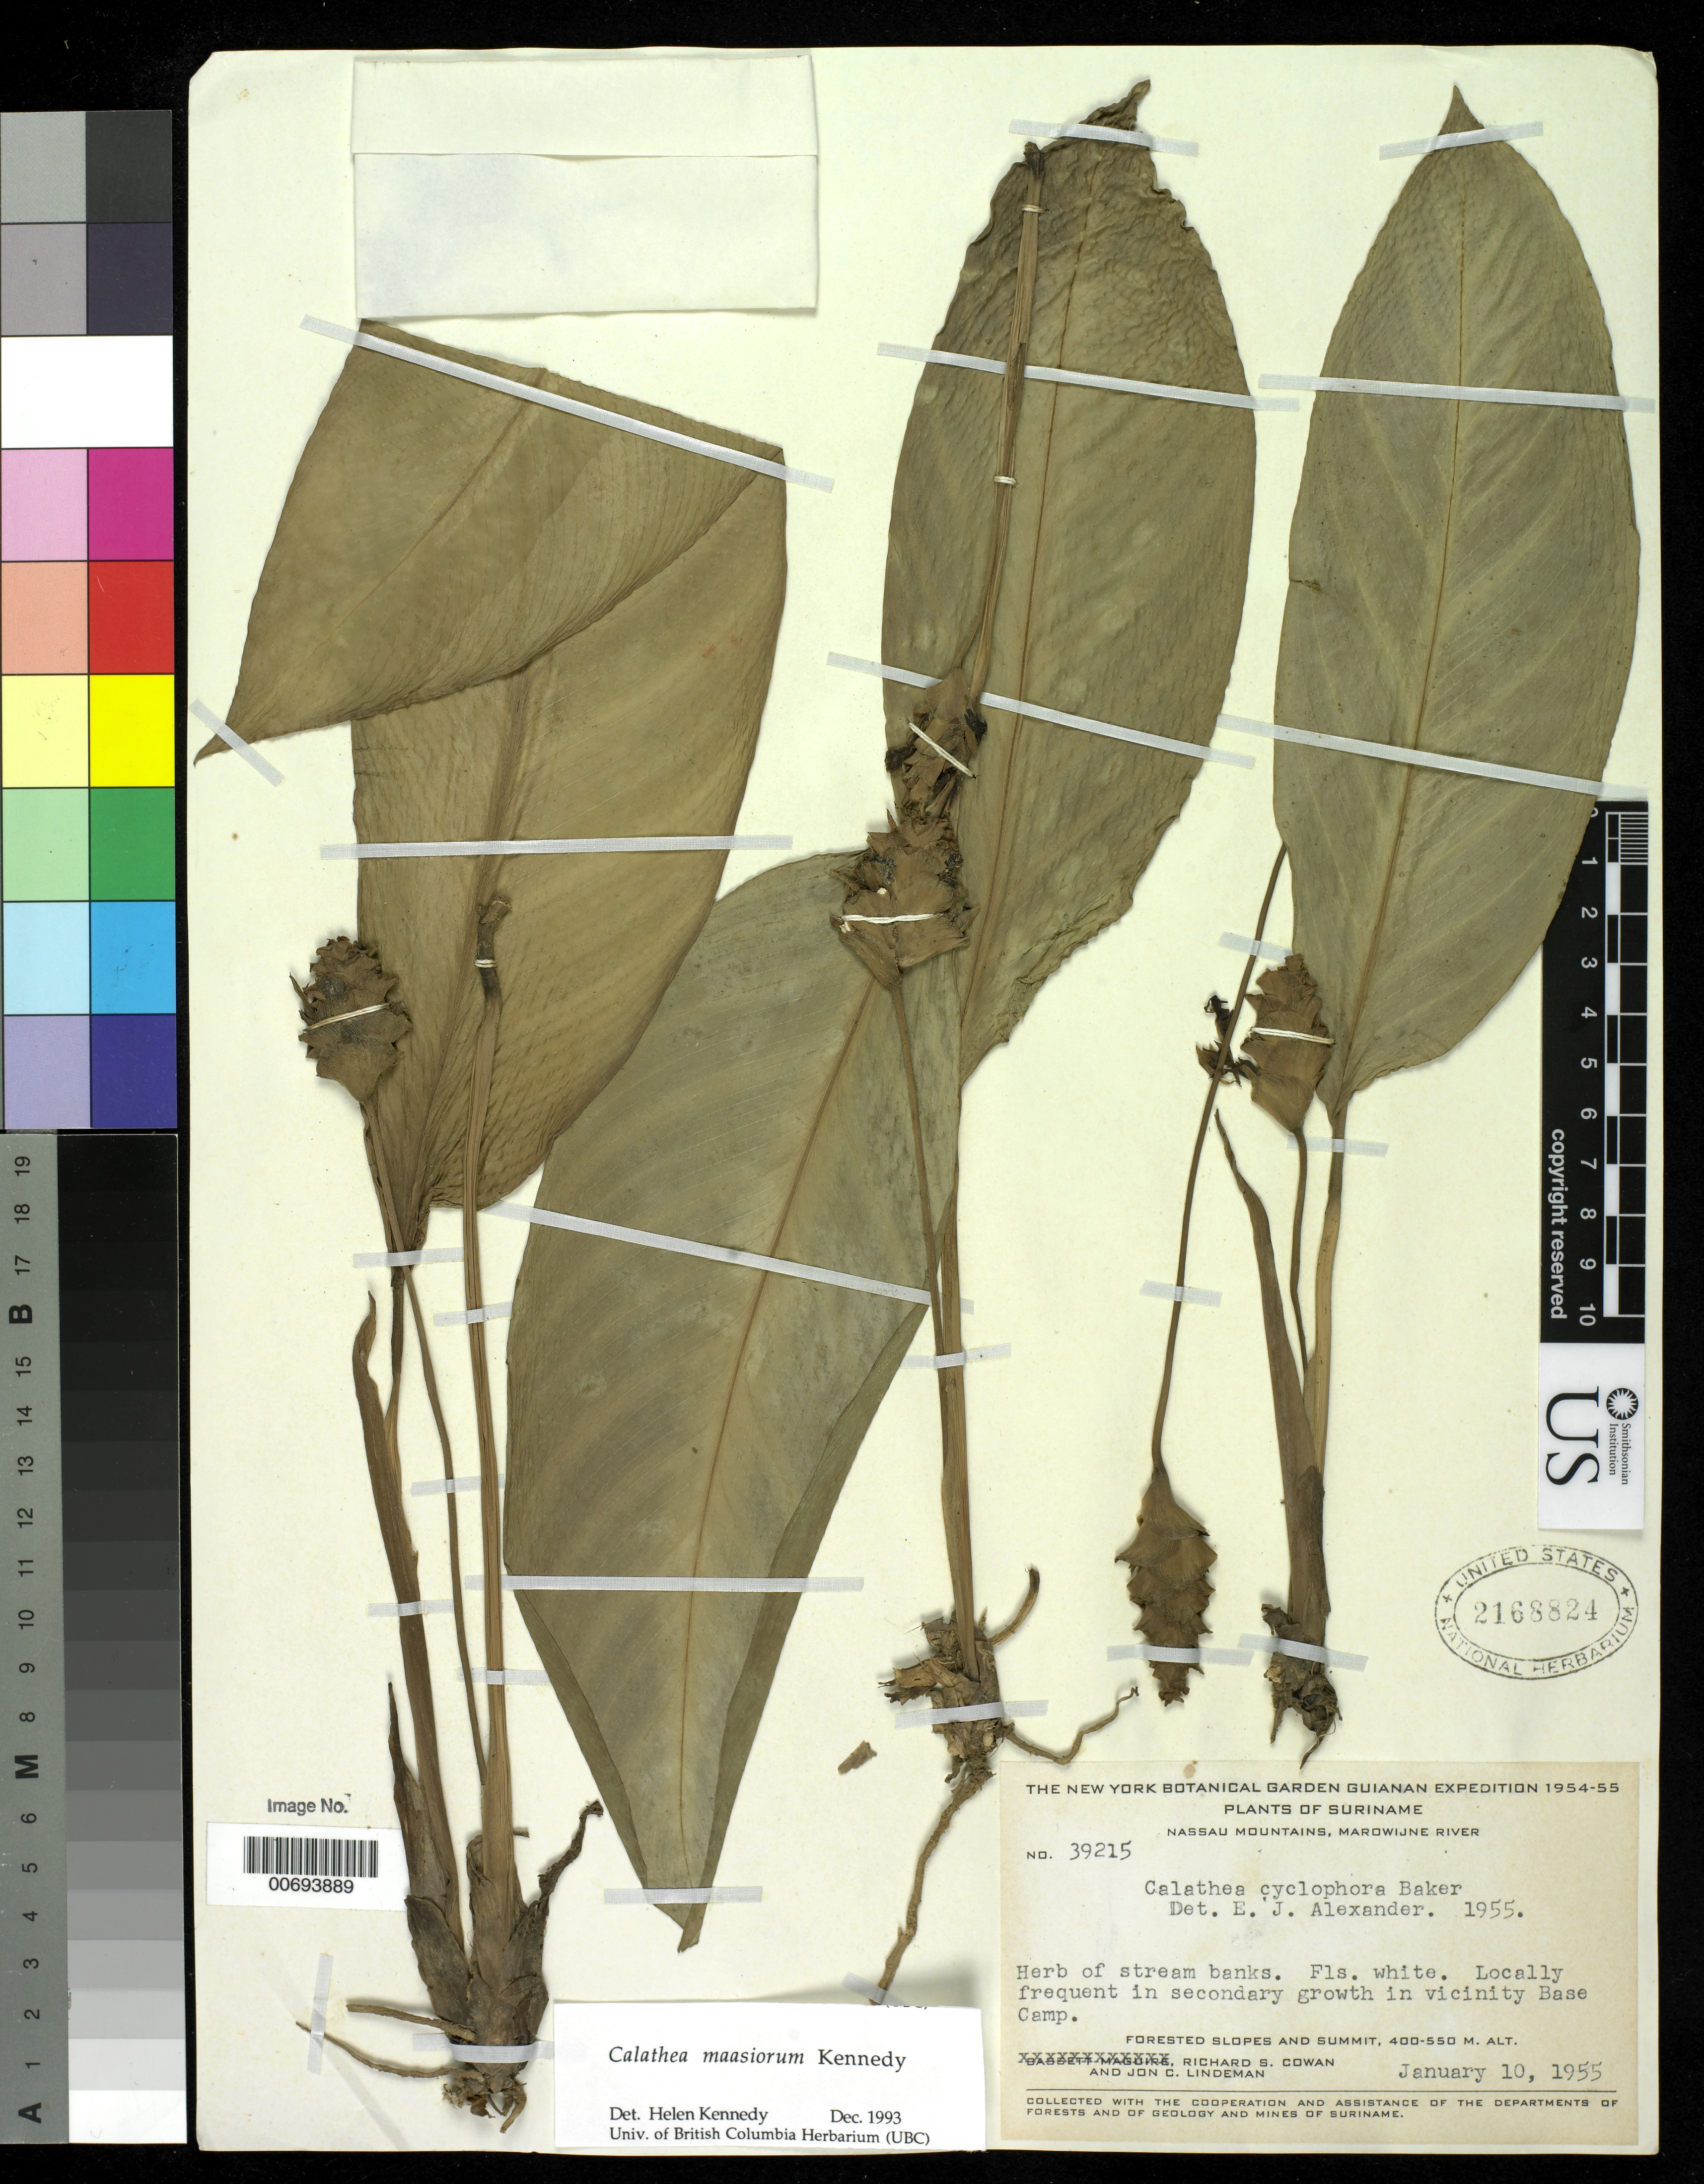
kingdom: Plantae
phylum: Tracheophyta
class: Liliopsida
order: Zingiberales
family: Marantaceae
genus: Goeppertia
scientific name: Goeppertia maasiorum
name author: (H. Kenn.) Borchs. & S. Suárez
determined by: Strong, M. T., (US), Smithsonian Institution - National Museum of Natural History (UNITED STATES)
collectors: R. S. Cowan & J. C. Lindeman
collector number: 39215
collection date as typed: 10-Jan-55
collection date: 1955-01-10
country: Suriname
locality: Nassau Mts., Marowijne R., near Base Camp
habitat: In stream banks and secondary growth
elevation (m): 400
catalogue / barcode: US 2168824